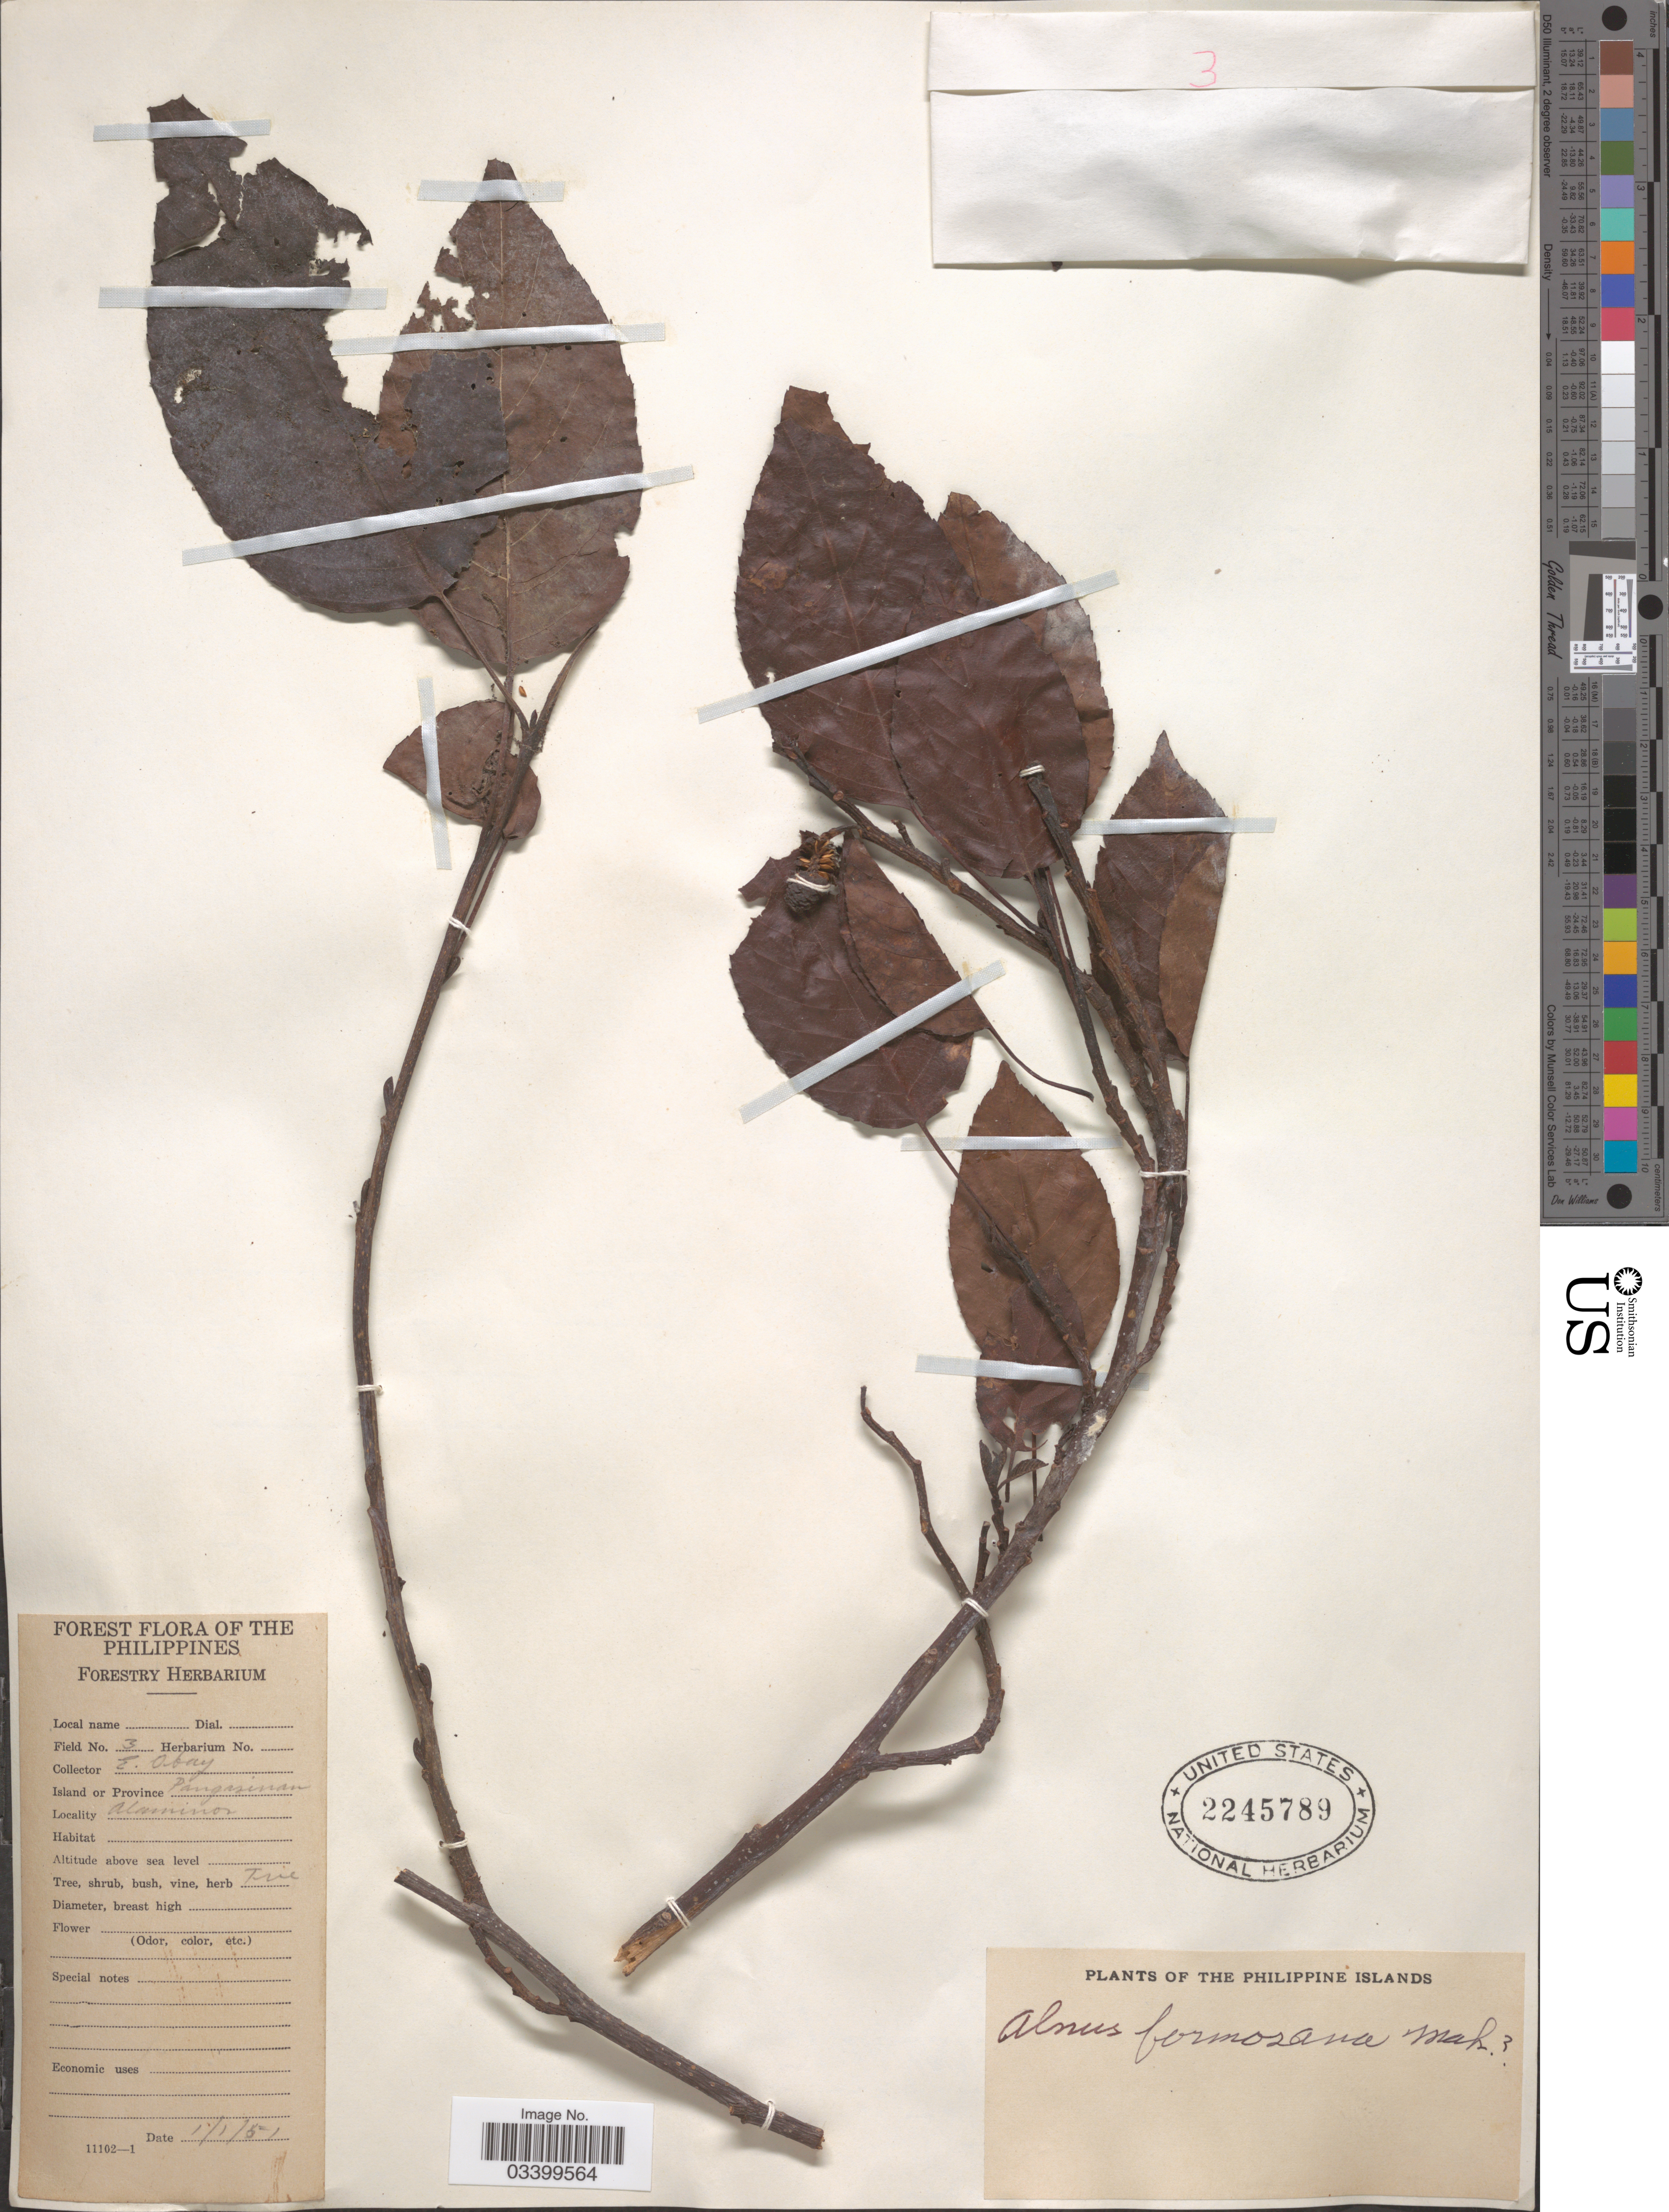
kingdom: Plantae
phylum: Tracheophyta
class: Magnoliopsida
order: Fagales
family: Betulaceae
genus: Alnus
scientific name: Alnus formosana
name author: (Burkill) Makino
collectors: E. Obay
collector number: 3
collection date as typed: Transcribed d/m/y: 5/1/51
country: Philippines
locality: The Philippine Islands. Island or Province Pangasinan, Alaminos.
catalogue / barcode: US 2245789